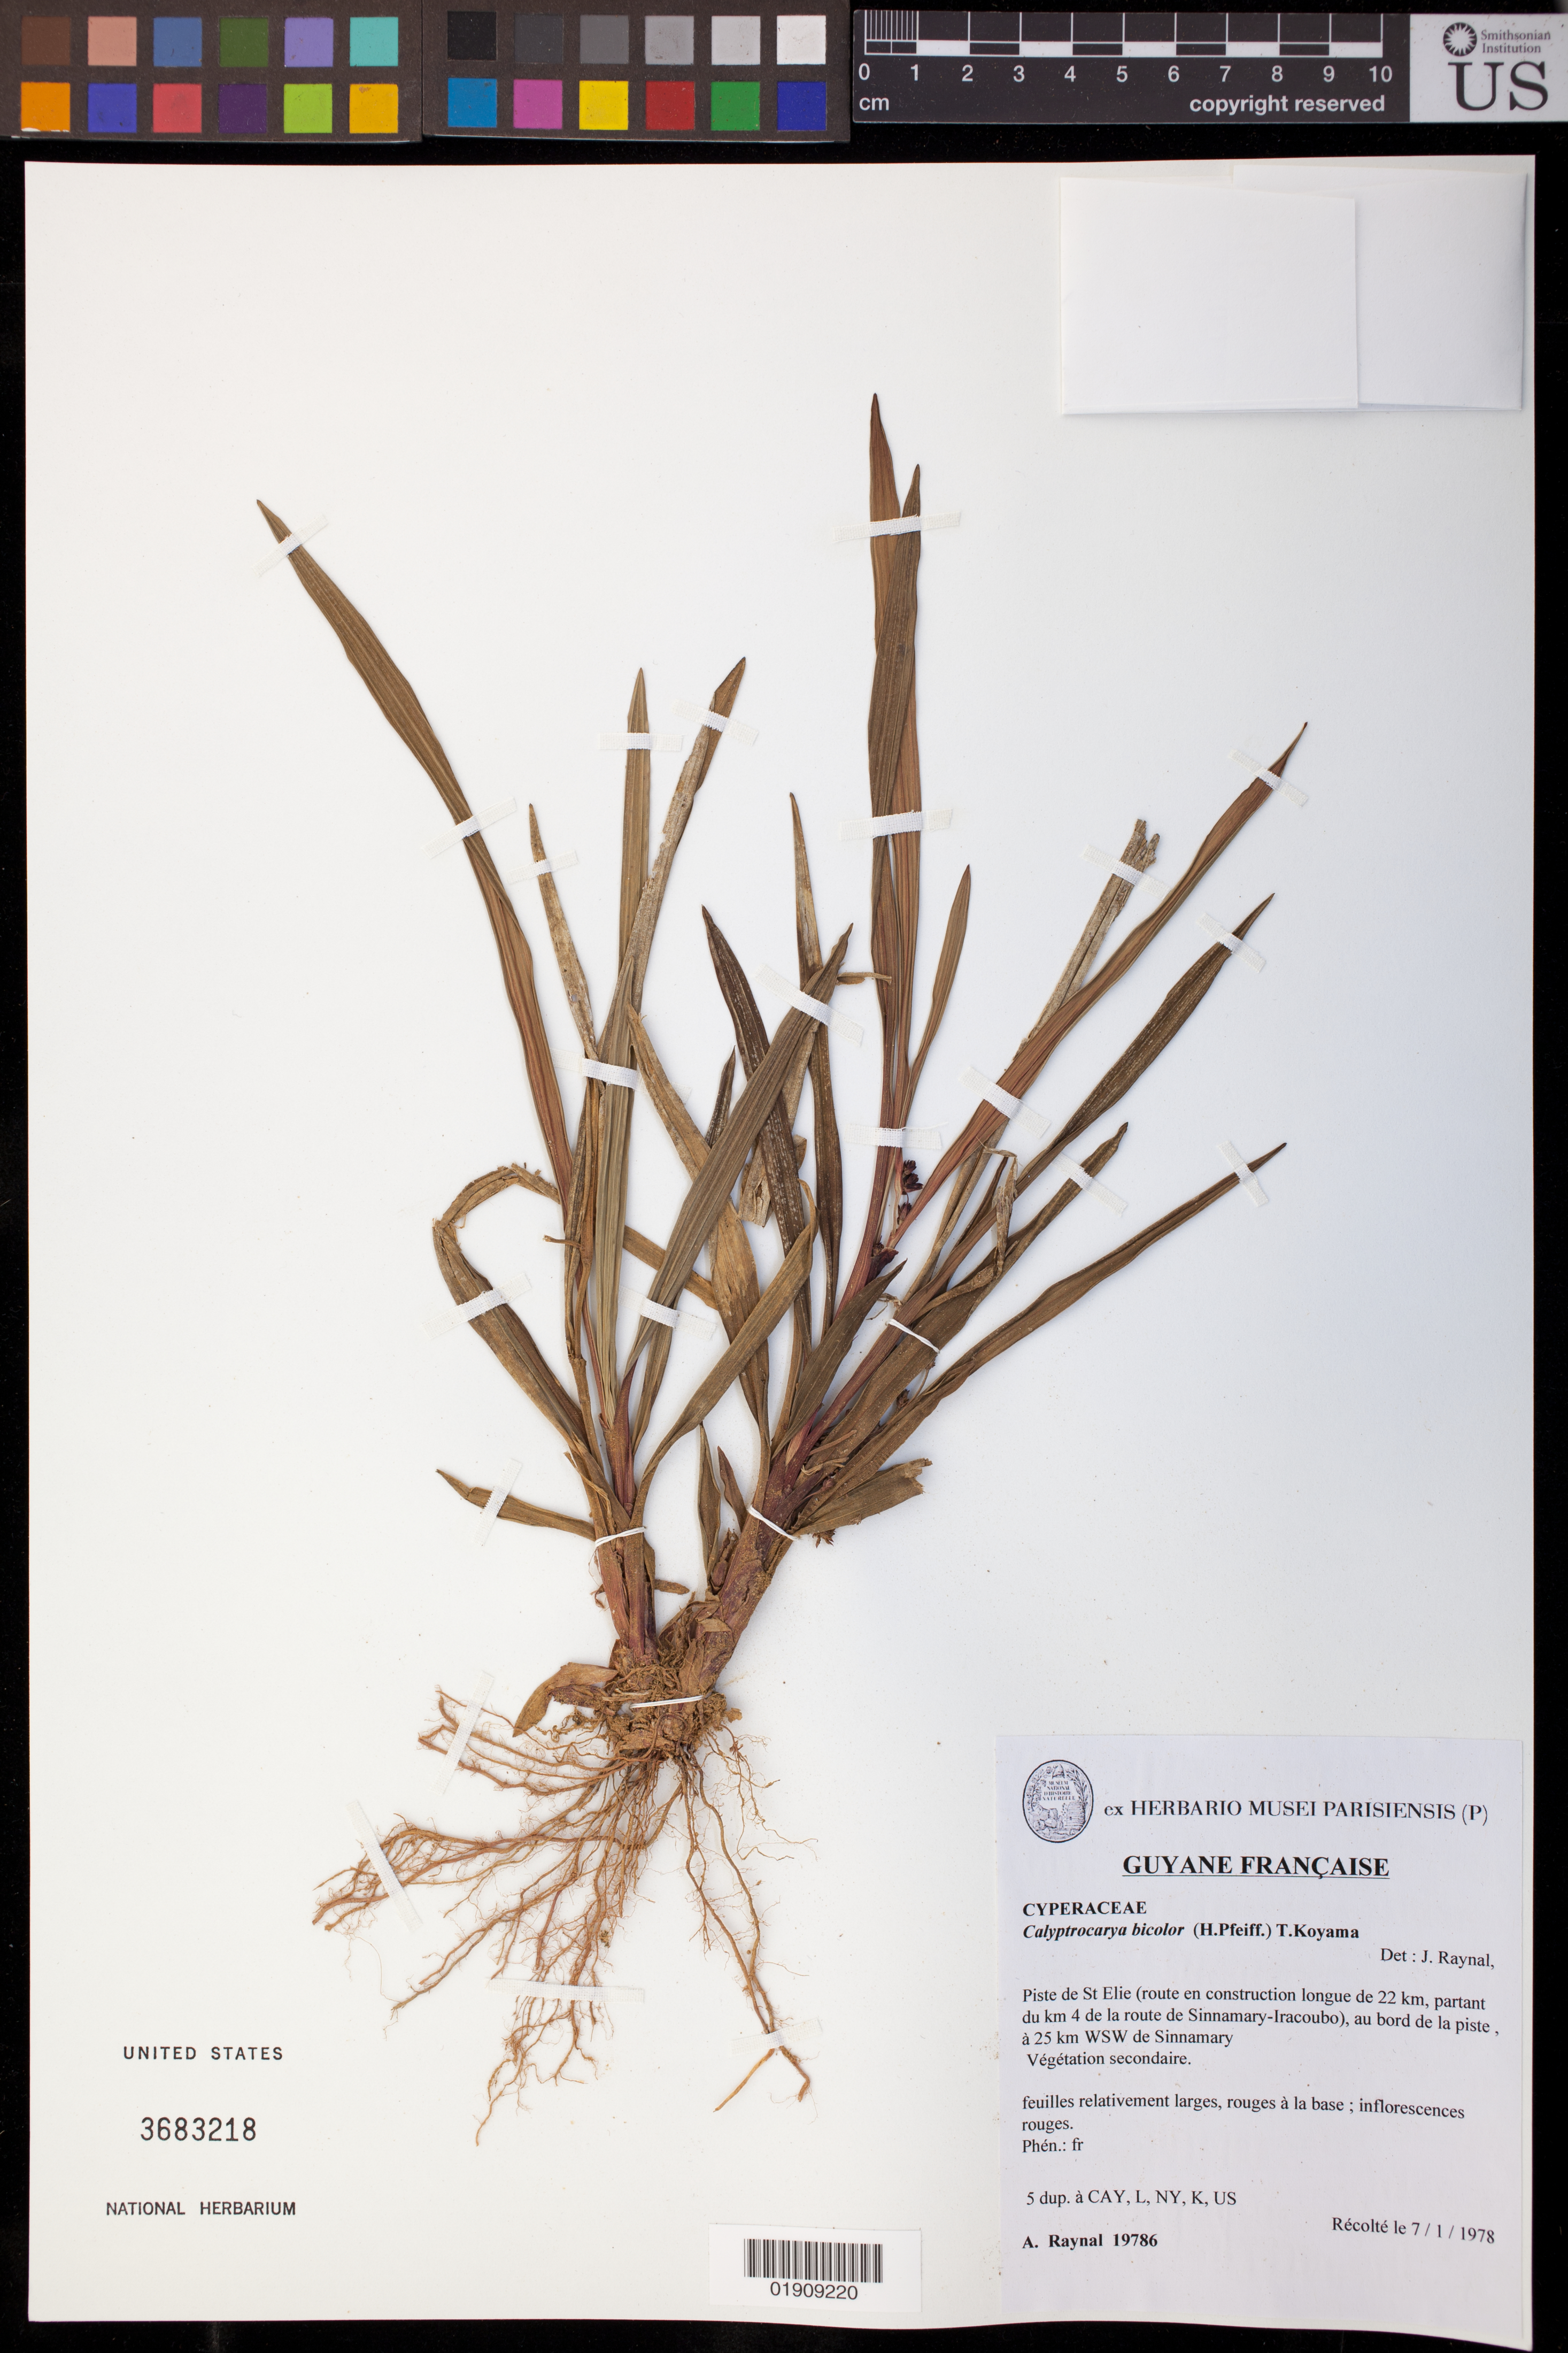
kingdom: Plantae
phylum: Tracheophyta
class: Liliopsida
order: Poales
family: Cyperaceae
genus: Calyptrocarya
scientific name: Calyptrocarya bicolor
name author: (H. Pfeiff.) T. Koyama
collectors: A. M. Raynal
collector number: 19786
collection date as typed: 7-Jan-78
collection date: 1978-01-07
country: French Guiana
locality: Piste de Saint-Élie (route en construction longue de 22 km, partant du km 4 de la route de Sinnamary-iracoubo, au board de la poste, a 25 km WSW de Sinnamary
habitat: Vegetation secondaire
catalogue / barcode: US 3683218